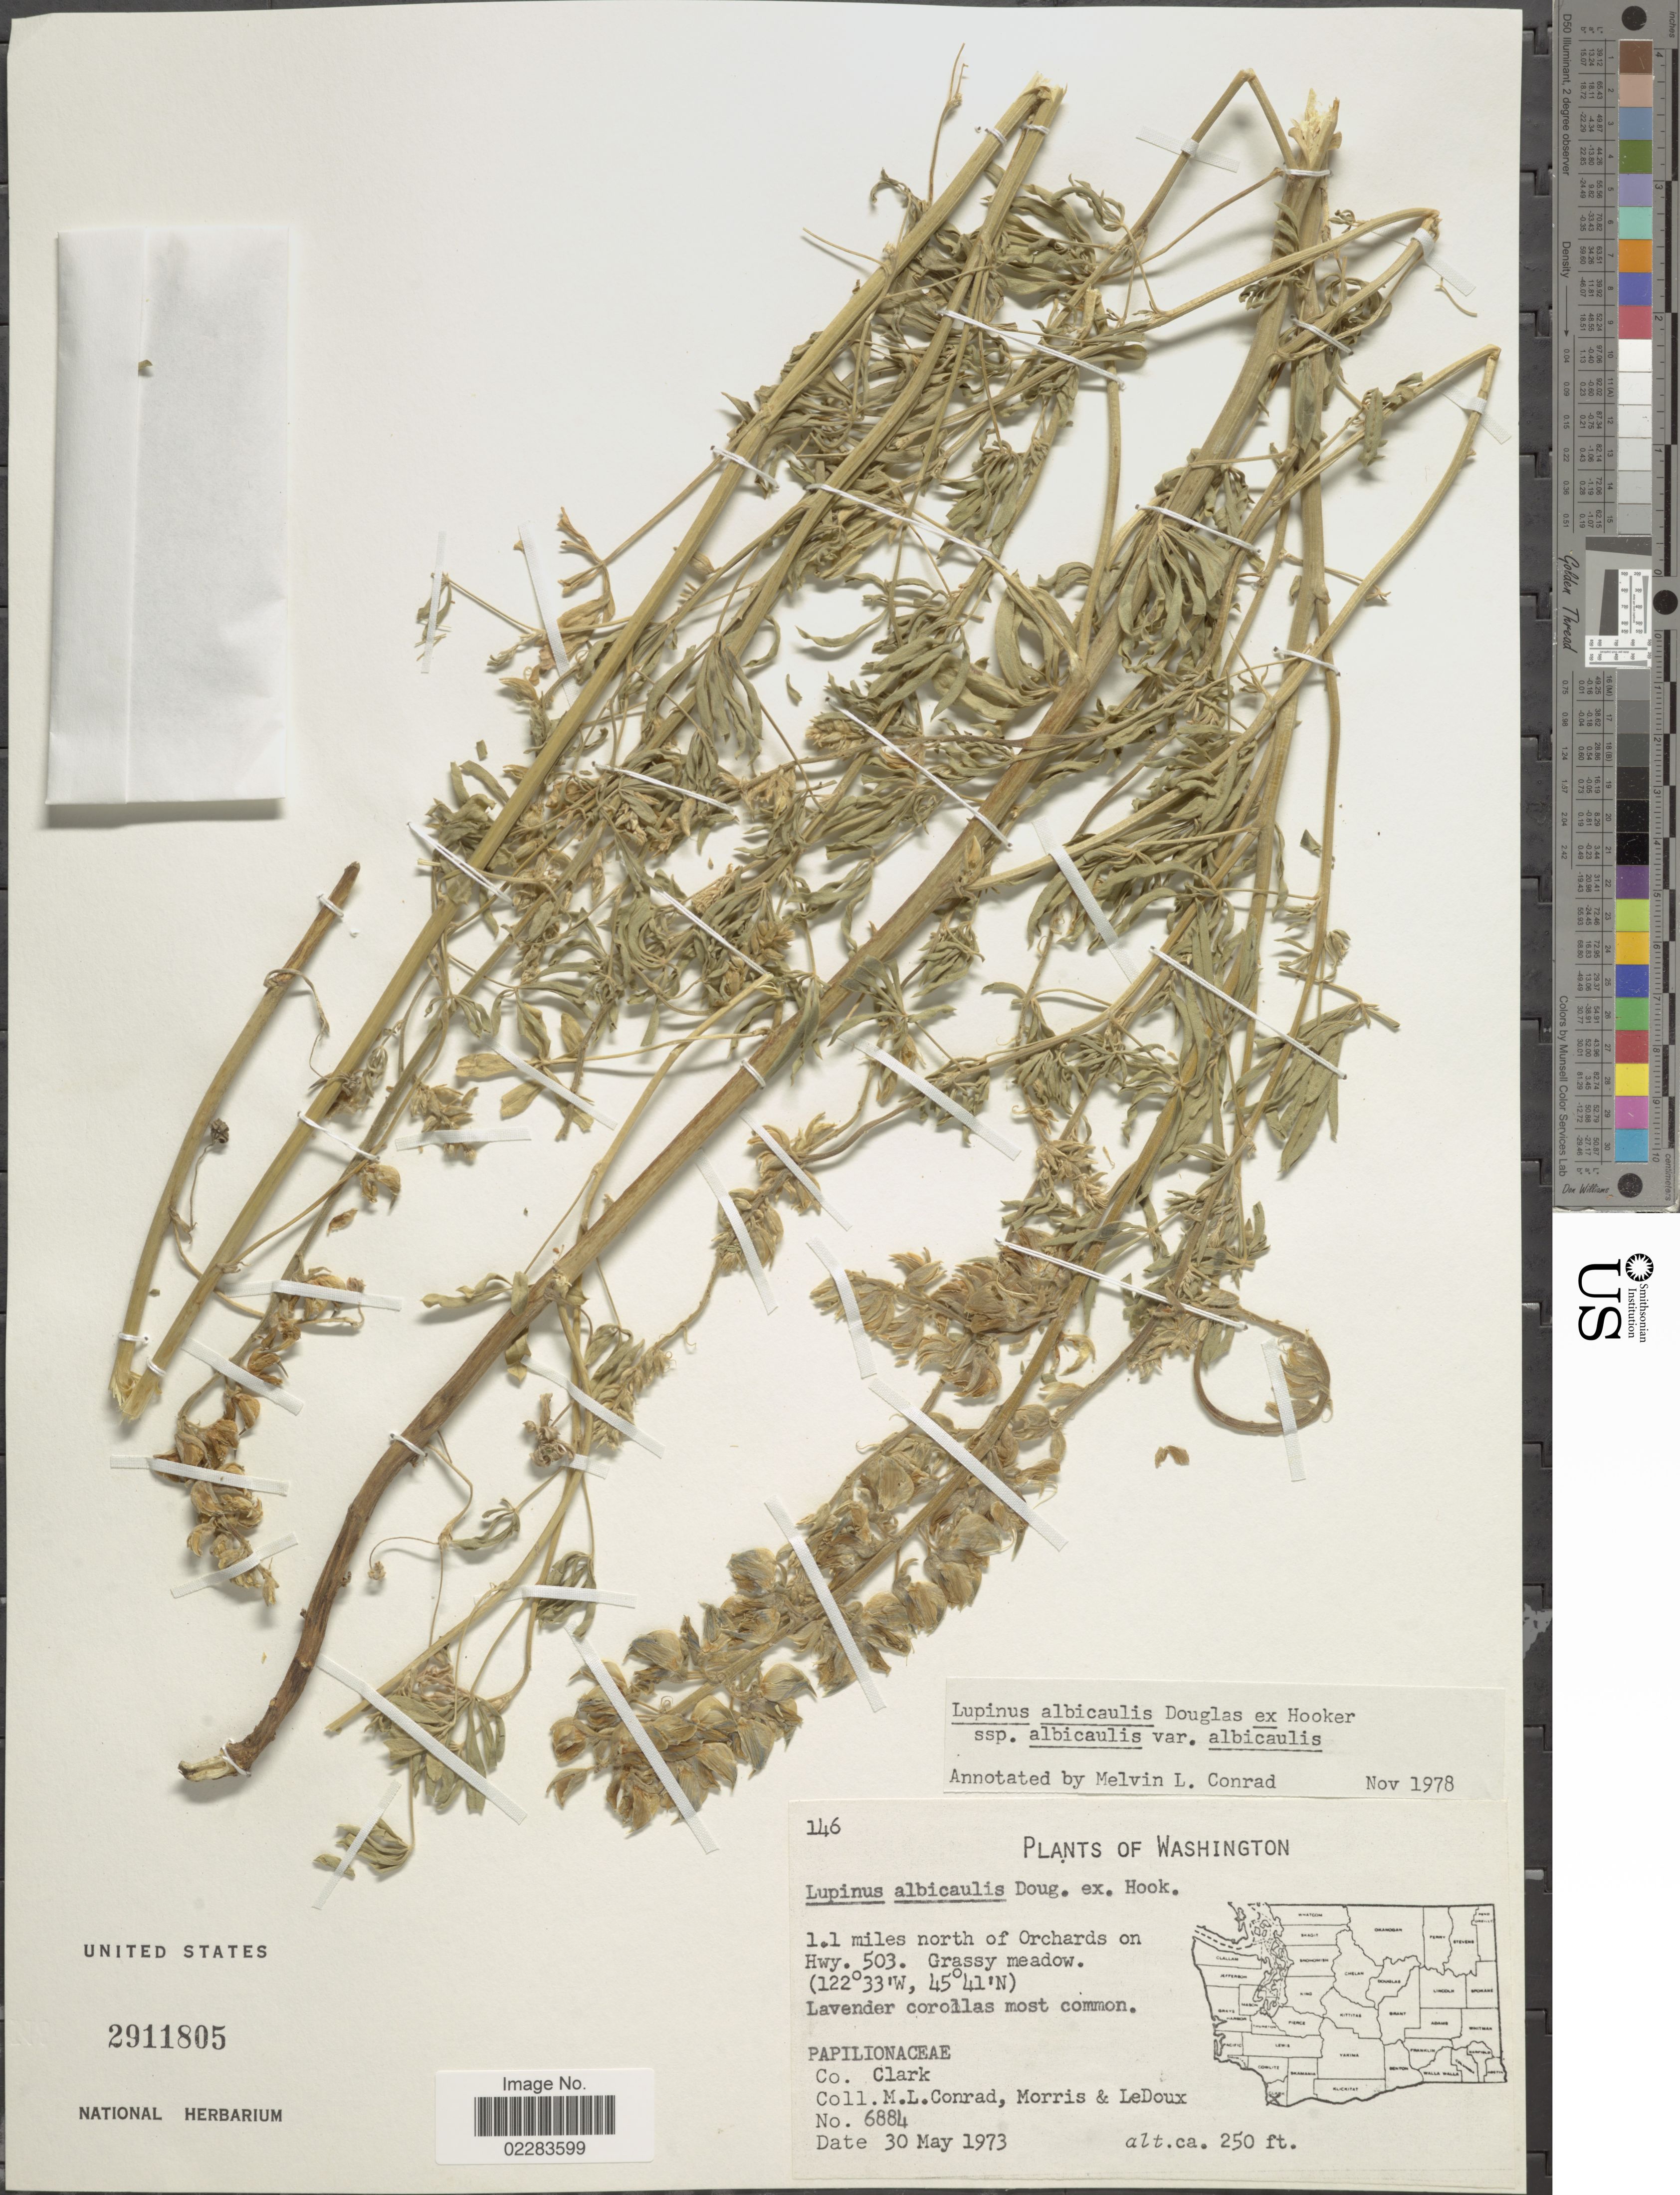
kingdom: Plantae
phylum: Tracheophyta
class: Magnoliopsida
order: Fabales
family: Fabaceae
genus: Lupinus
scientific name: Lupinus albicaulis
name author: Douglas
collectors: M. Conrad, Morris, -- & -. Ledoux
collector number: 6884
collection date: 1973-05-30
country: United States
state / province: Washington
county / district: Clark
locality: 1.1 miles north of Orchards on Hwy. 503. Grassy meadow. Co.: Clark.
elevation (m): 76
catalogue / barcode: US 2911805